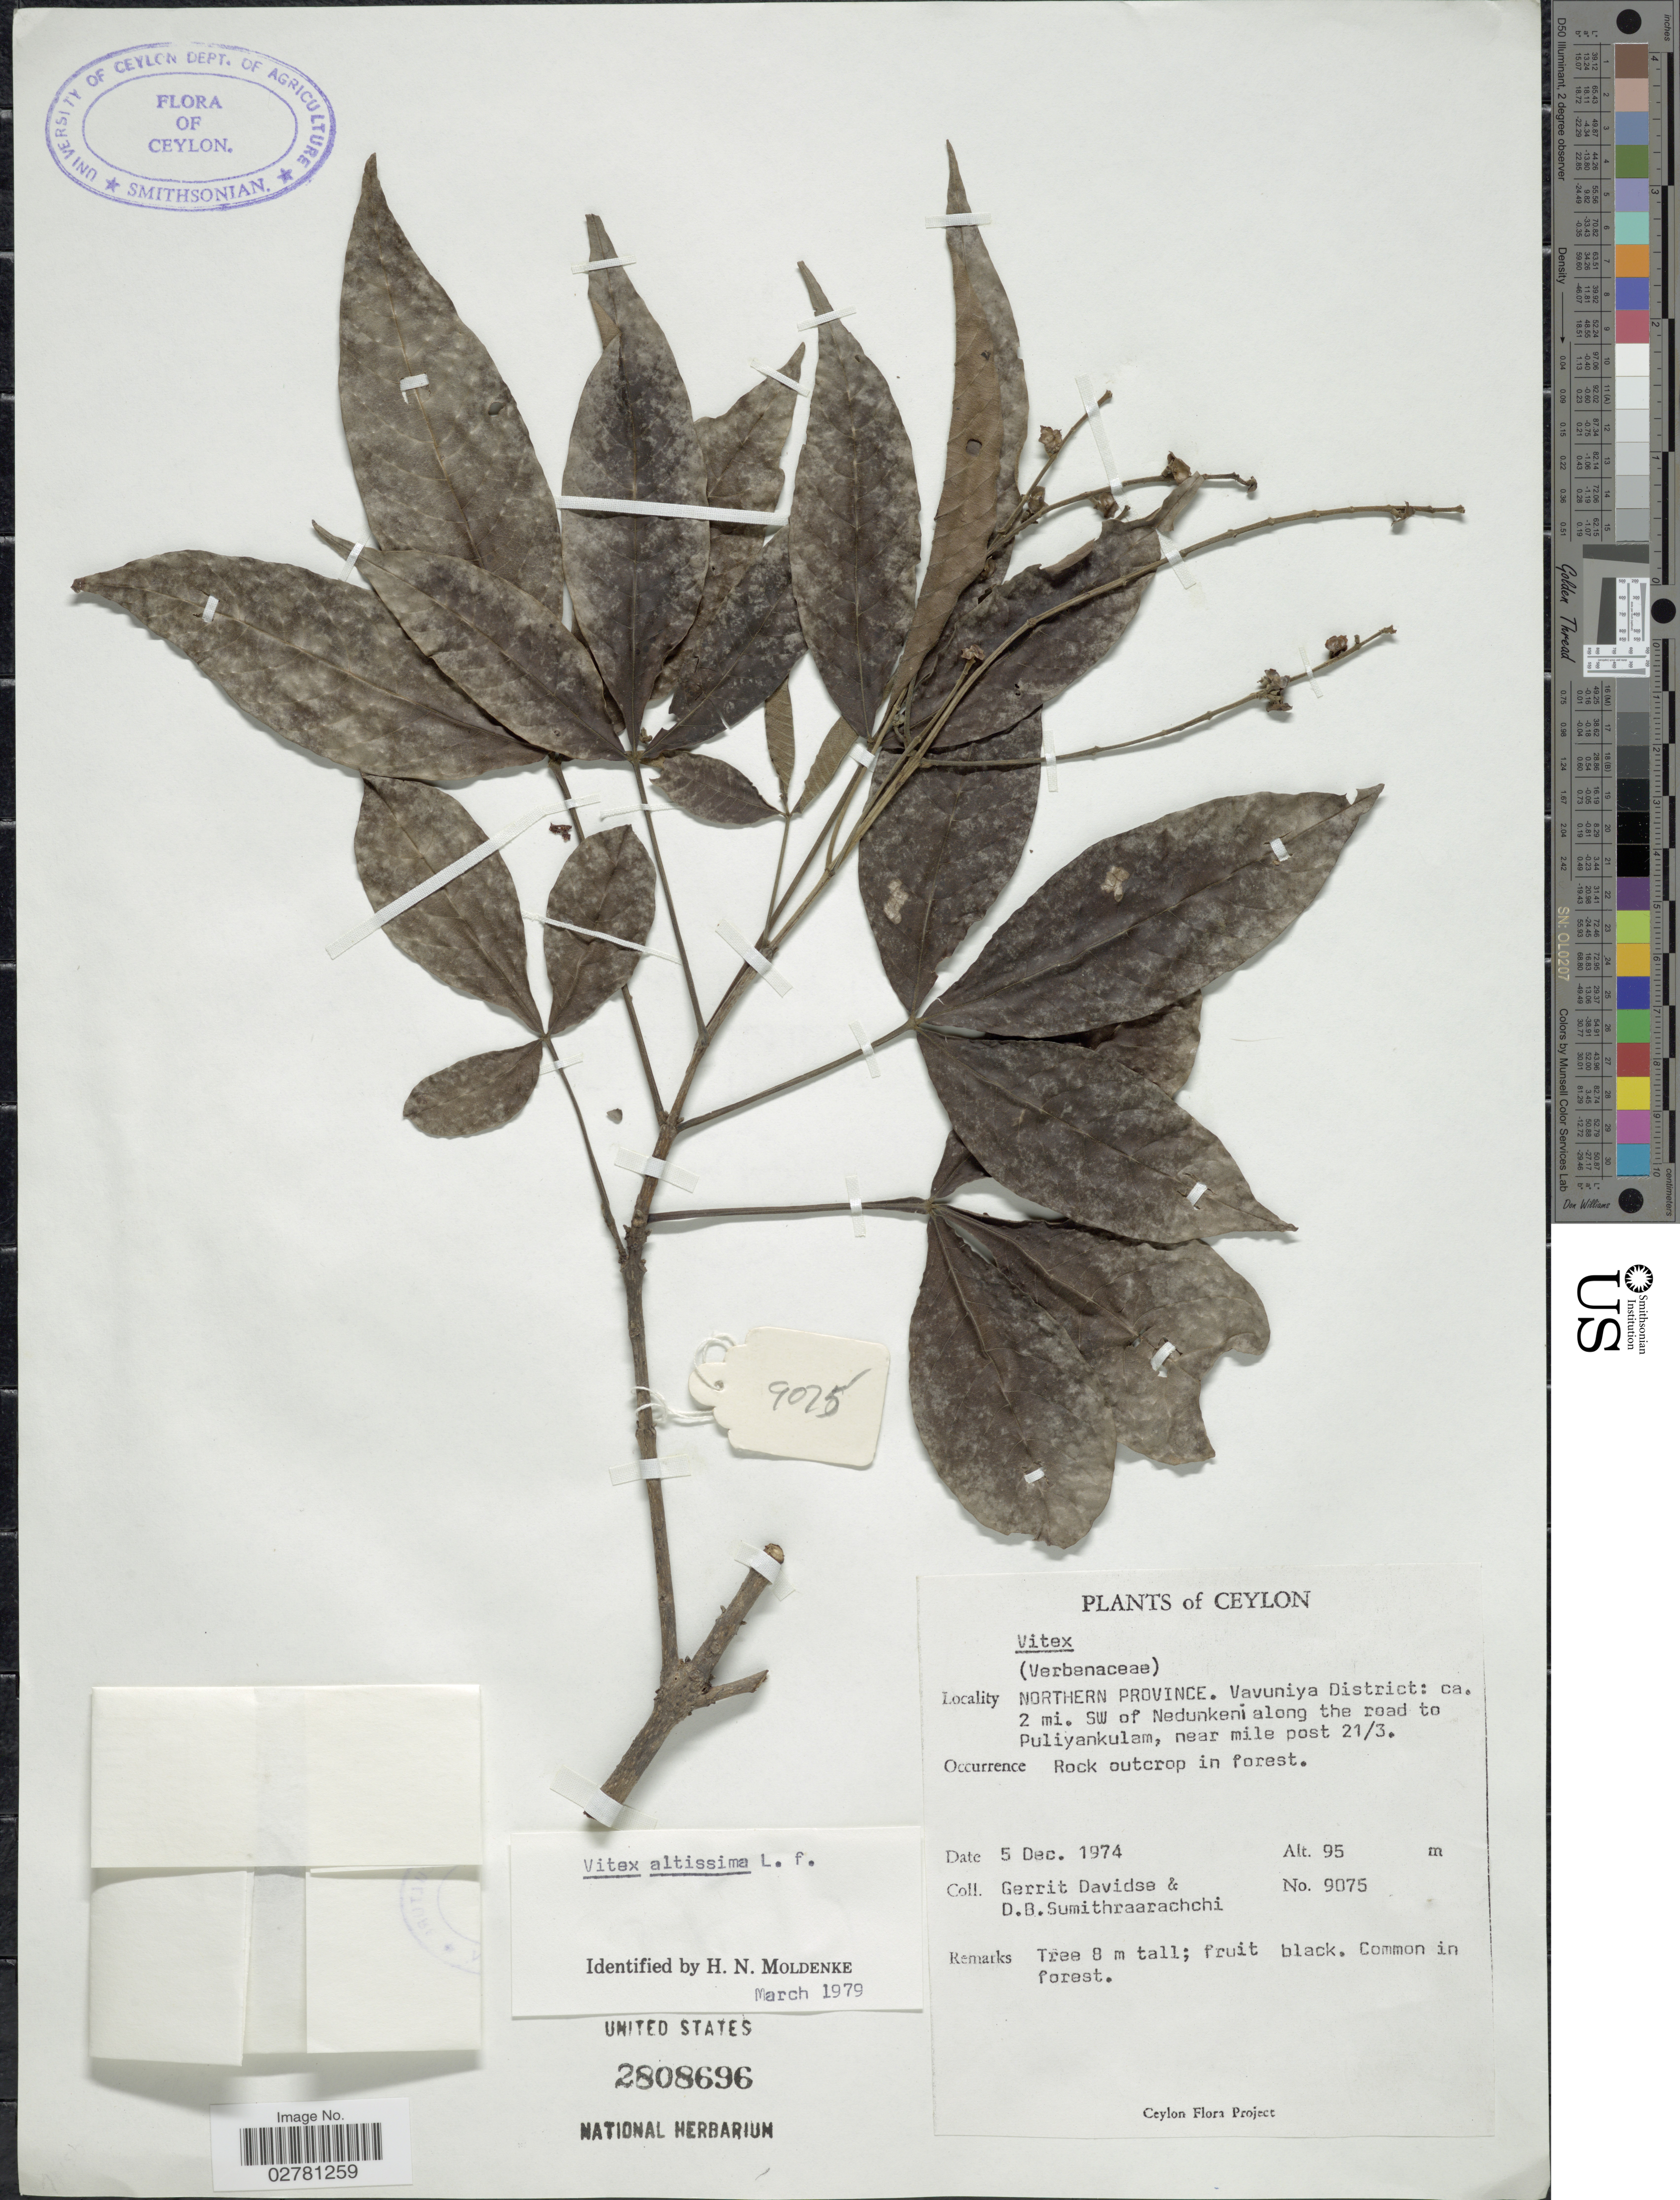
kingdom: Plantae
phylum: Tracheophyta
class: Magnoliopsida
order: Lamiales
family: Lamiaceae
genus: Vitex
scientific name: Vitex altissima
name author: L. f.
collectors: G. Davidse & D. B. Sumithraarachchi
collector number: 9075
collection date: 1974-12-05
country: Sri Lanka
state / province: Northern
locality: Ceylon. Vavuniya District: ca. 2 mi. SW of Nedunkeni along the road to Puliyankulam, near mile post 21/3.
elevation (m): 95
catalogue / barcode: US 2808696